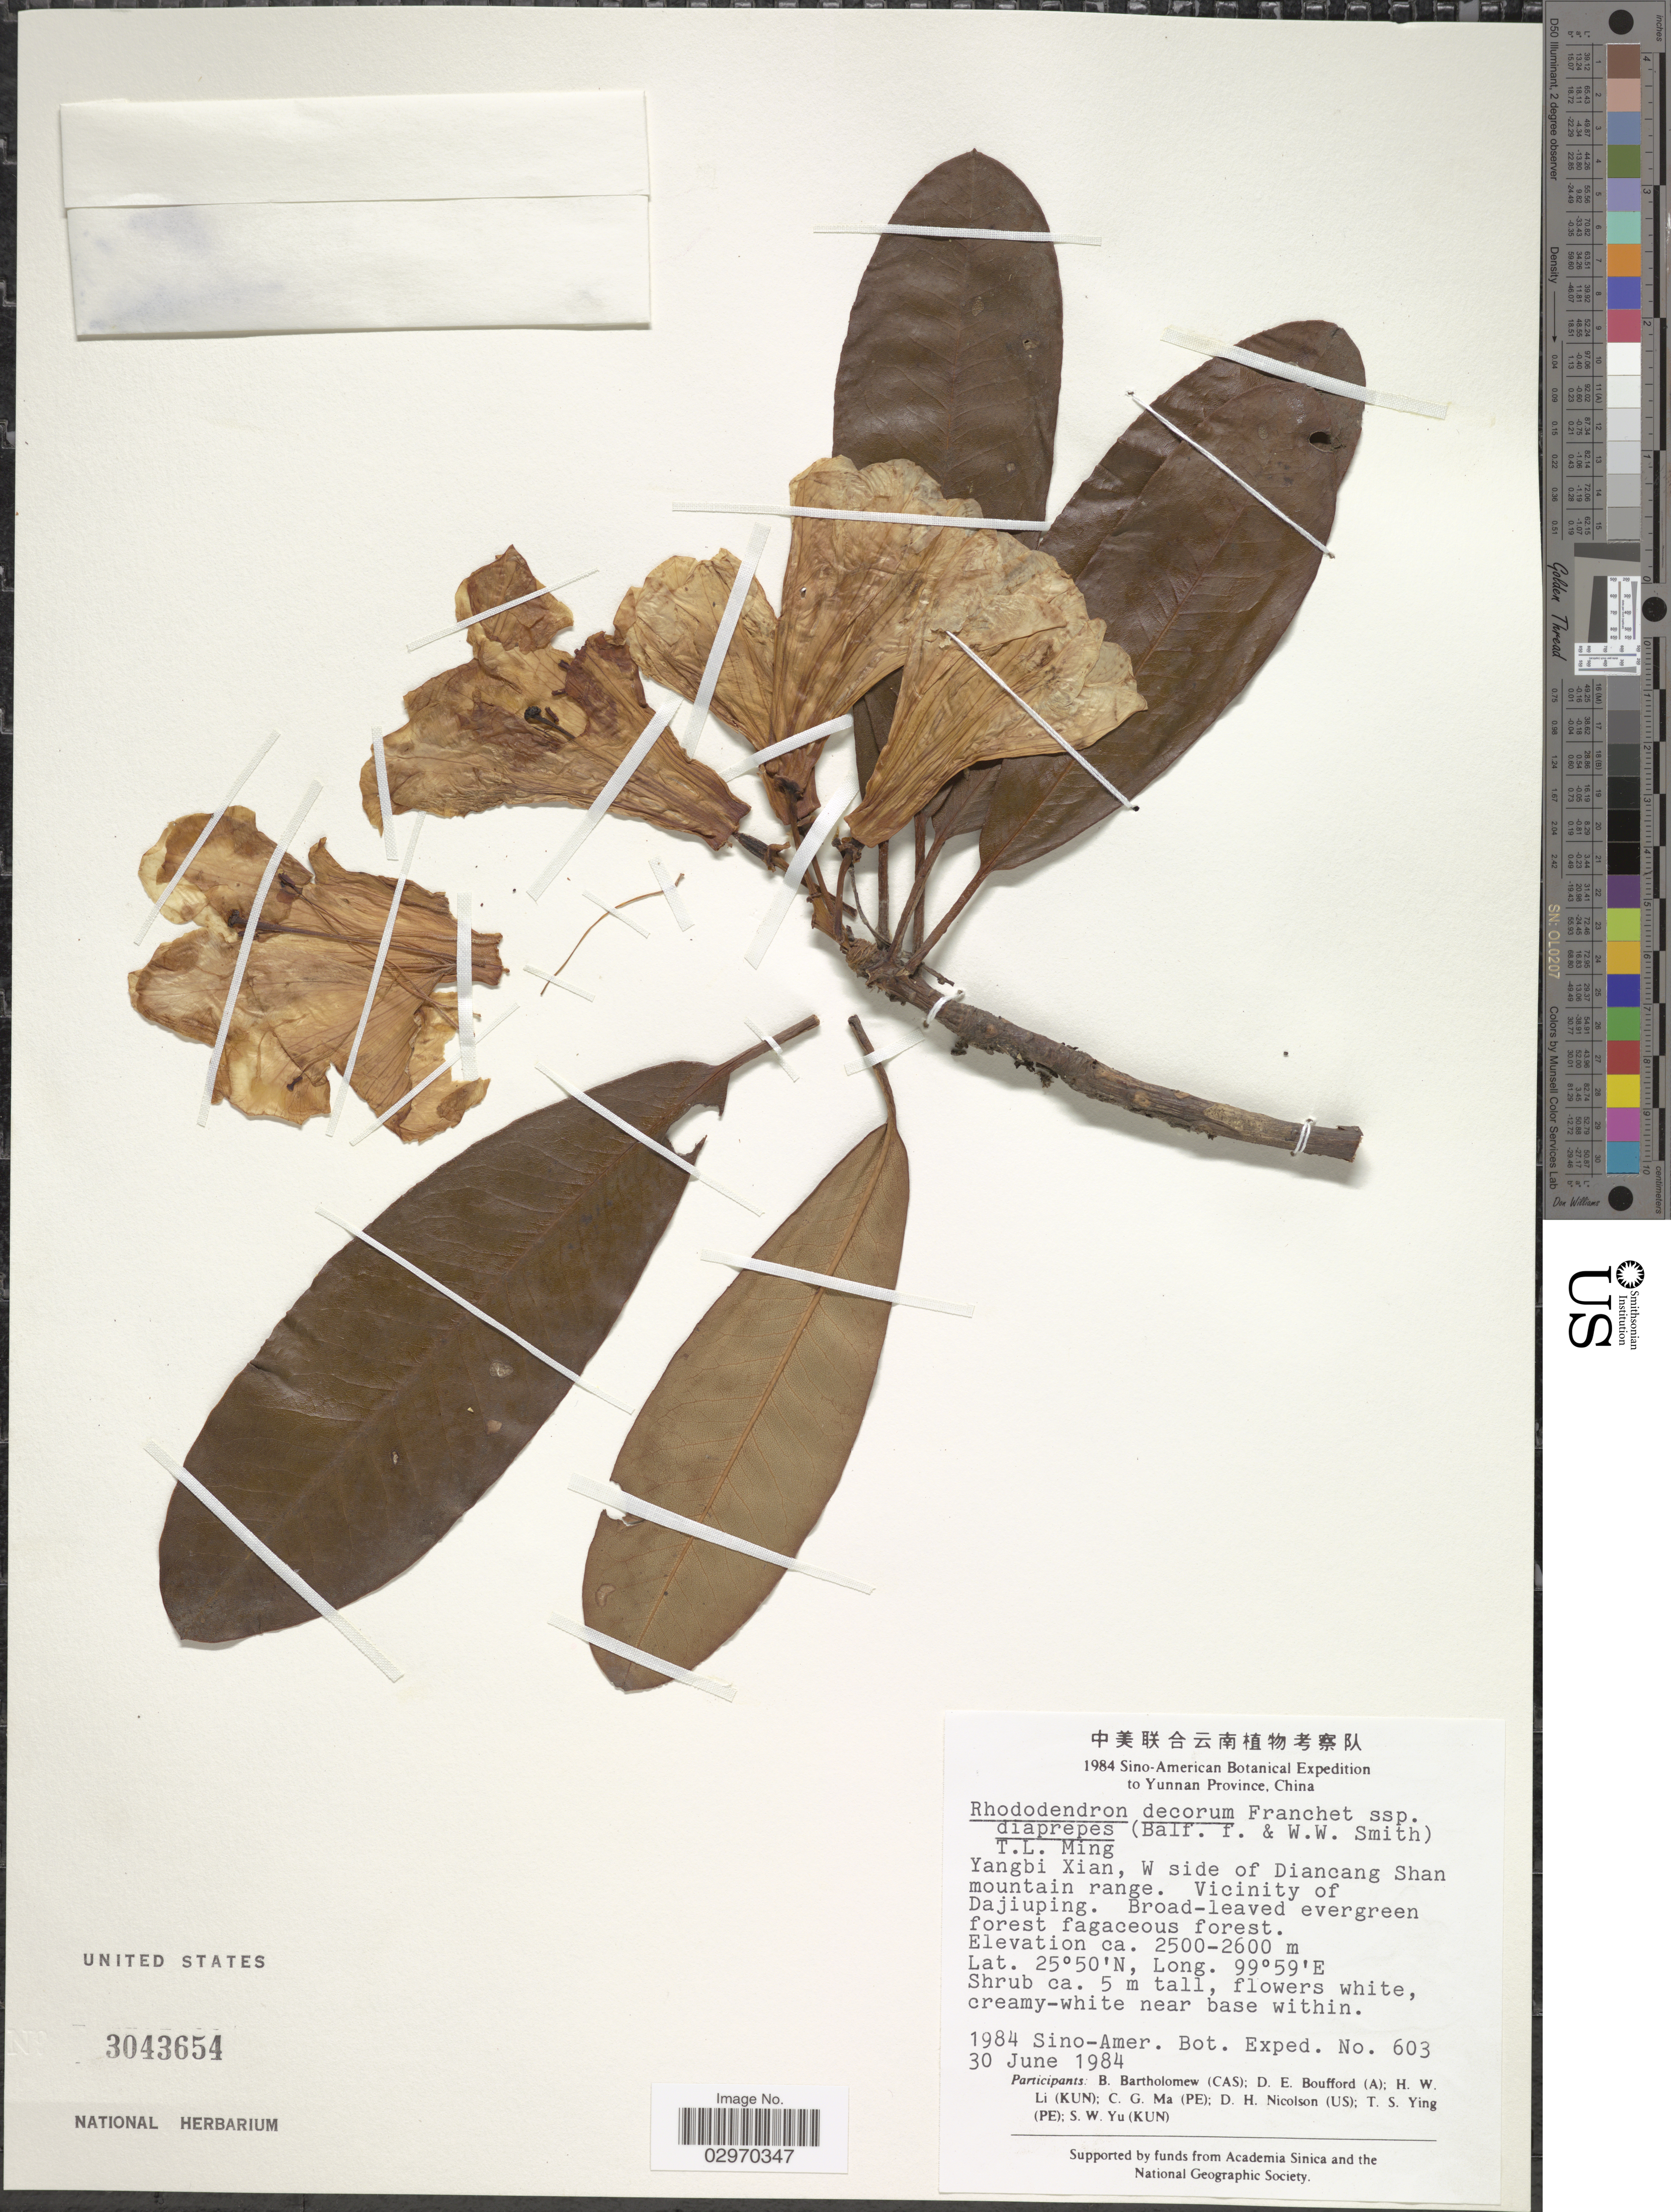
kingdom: Plantae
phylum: Tracheophyta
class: Magnoliopsida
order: Ericales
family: Ericaceae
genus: Rhododendron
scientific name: Rhododendron decorum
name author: Franch.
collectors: Sino-Amer. Bot. Exped. 1984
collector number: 603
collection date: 1984-06-30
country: China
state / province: Yunnan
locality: Yangbi Xian, W side of Diancang Shan mountain range. Vicinity of Dajiuping.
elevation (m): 2500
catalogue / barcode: US 3043654